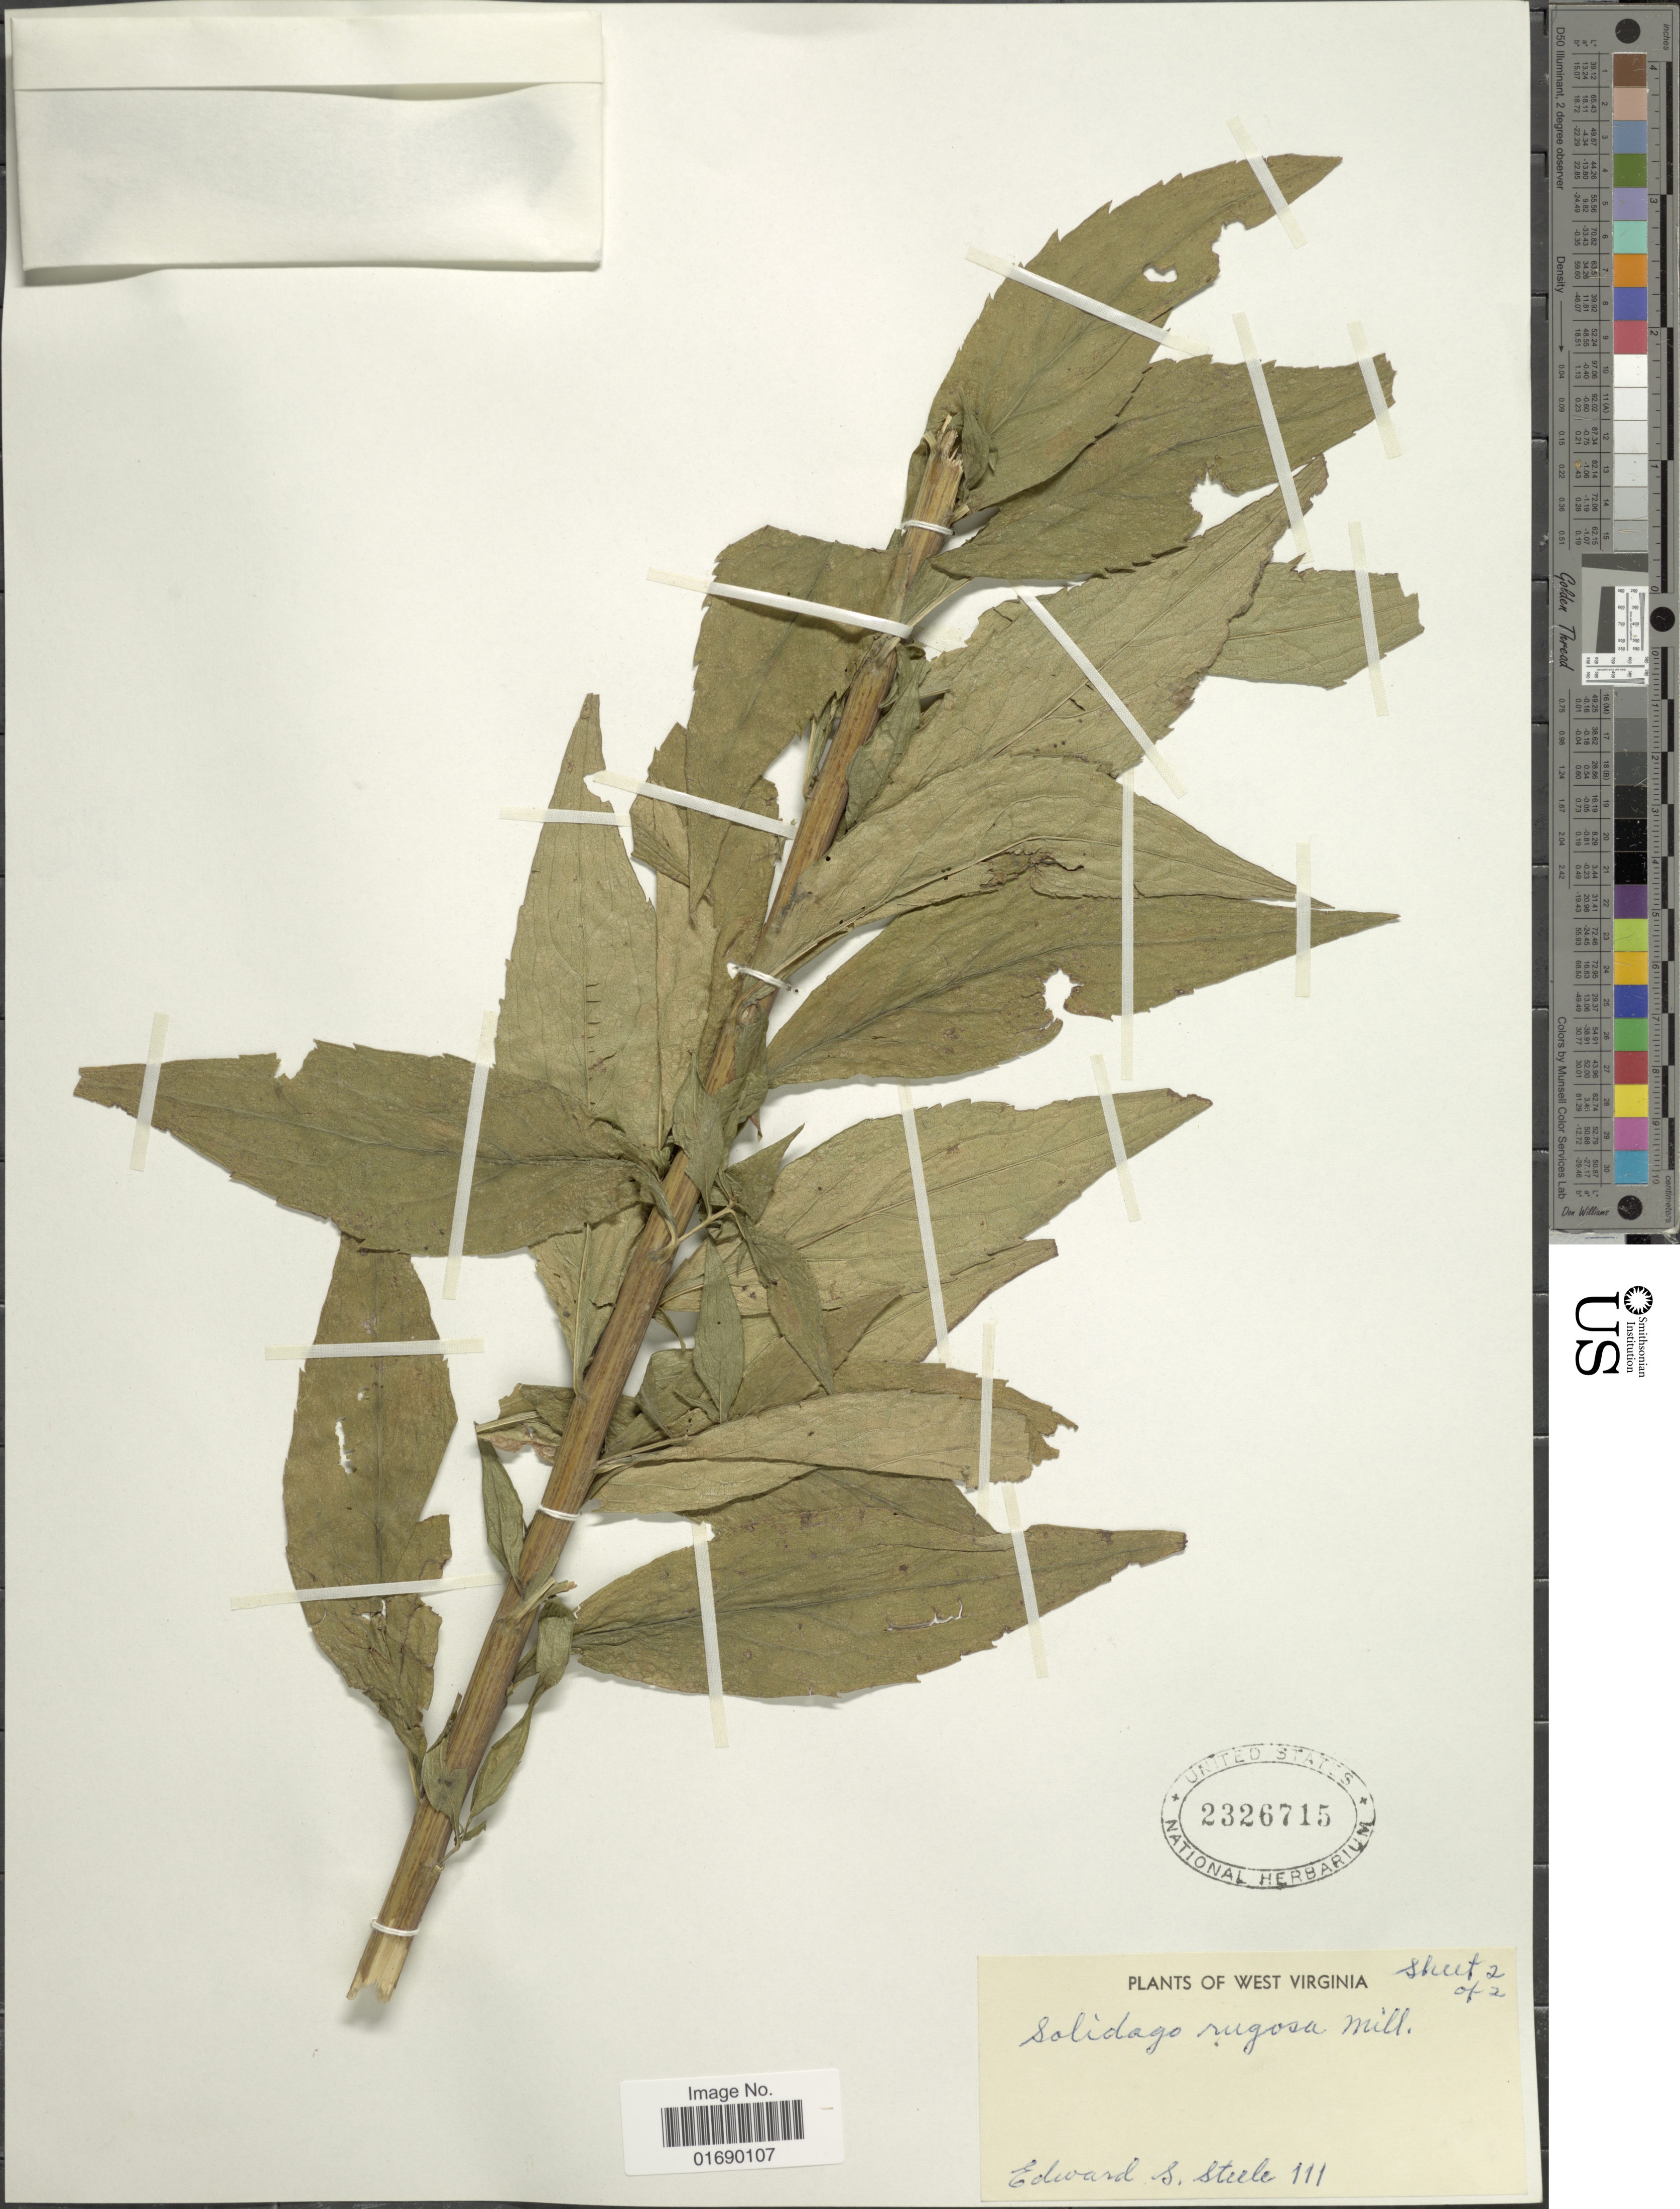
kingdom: Plantae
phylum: Tracheophyta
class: Magnoliopsida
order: Asterales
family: Asteraceae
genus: Solidago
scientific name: Solidago rugosa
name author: Mill.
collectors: E. Steele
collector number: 111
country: United States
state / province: West Virginia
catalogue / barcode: US 2326715